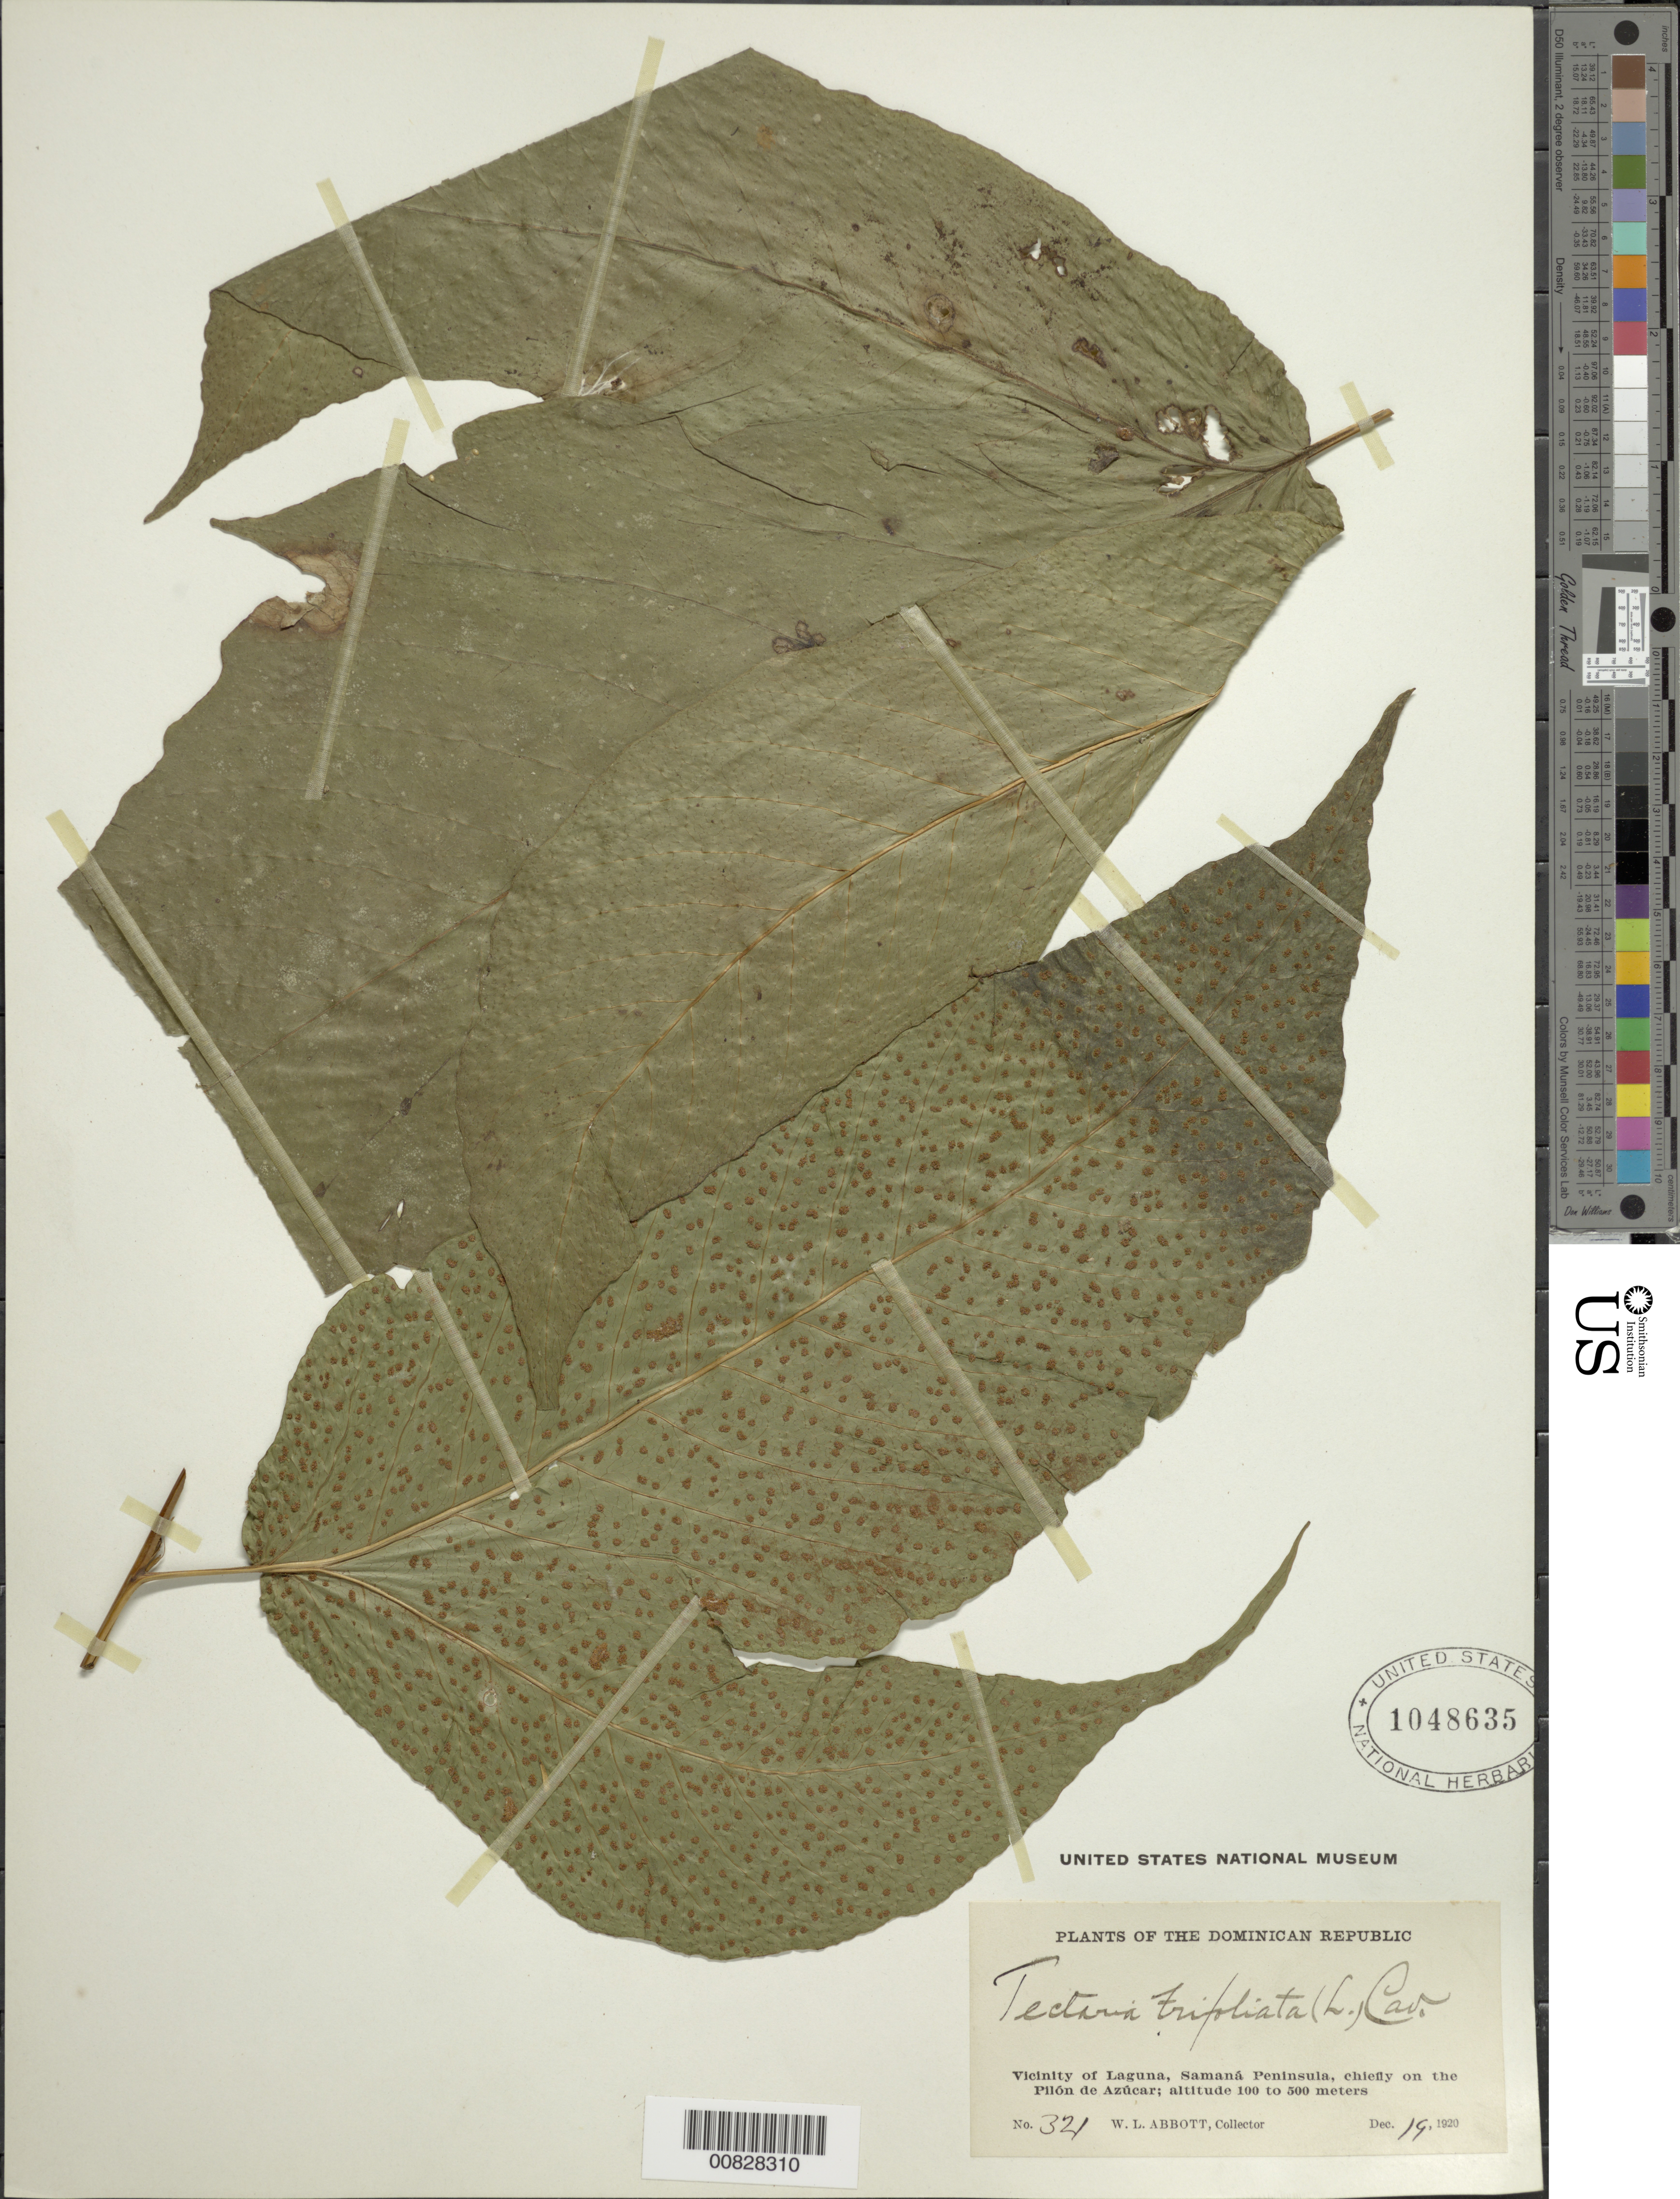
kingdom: Plantae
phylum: Tracheophyta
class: Polypodiopsida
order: Polypodiales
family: Tectariaceae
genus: Tectaria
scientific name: Tectaria trifoliata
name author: (L.) Cav.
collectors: W. L. Abbott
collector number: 321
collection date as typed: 19 Dec 1920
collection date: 1920-12-19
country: Dominican Republic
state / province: Samana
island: Hispaniola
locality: Laguna vicinity, Samaná Peninsula, chiefly on the Pilón de Azúcar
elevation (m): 100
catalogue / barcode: US 1048635